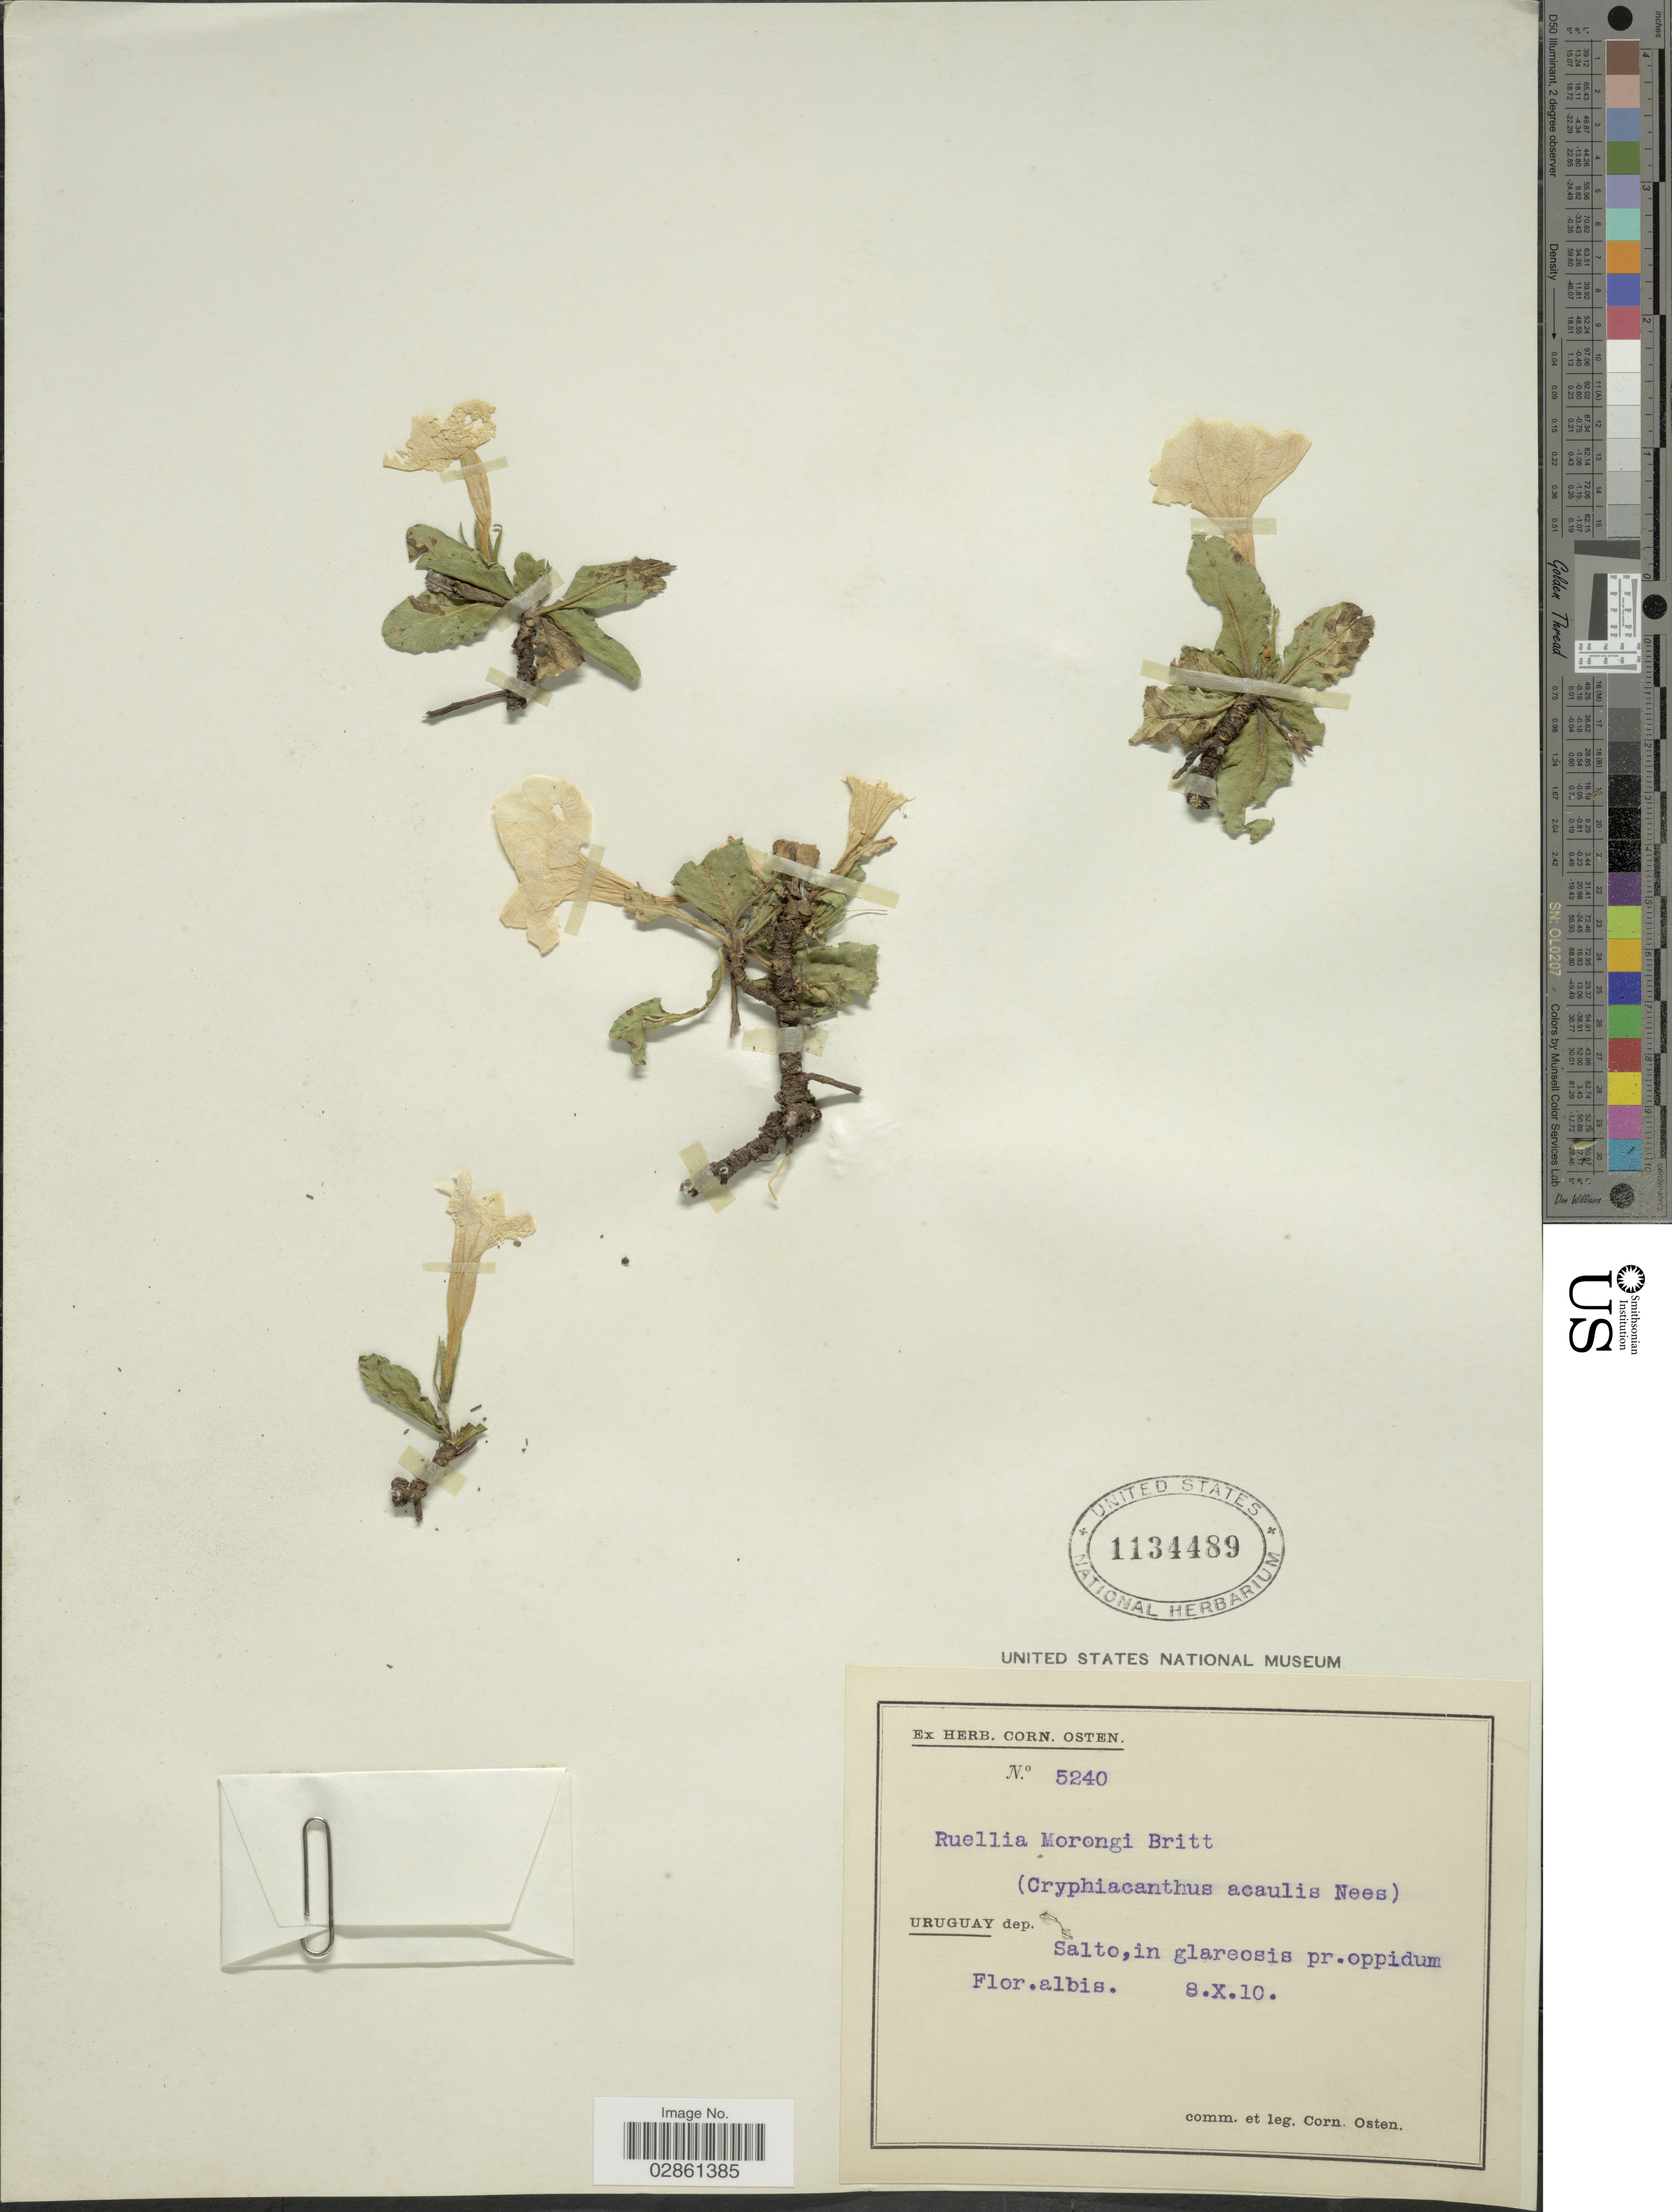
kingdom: Plantae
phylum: Tracheophyta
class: Magnoliopsida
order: Lamiales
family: Acanthaceae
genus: Ruellia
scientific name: Ruellia morongii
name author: Britton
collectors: C. Osten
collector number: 5240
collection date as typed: Transcribed d/m/y: 8/10/10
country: Uruguay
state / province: Salto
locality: Dep. Salto, in glareosis pr. oppidum.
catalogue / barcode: US 1134489